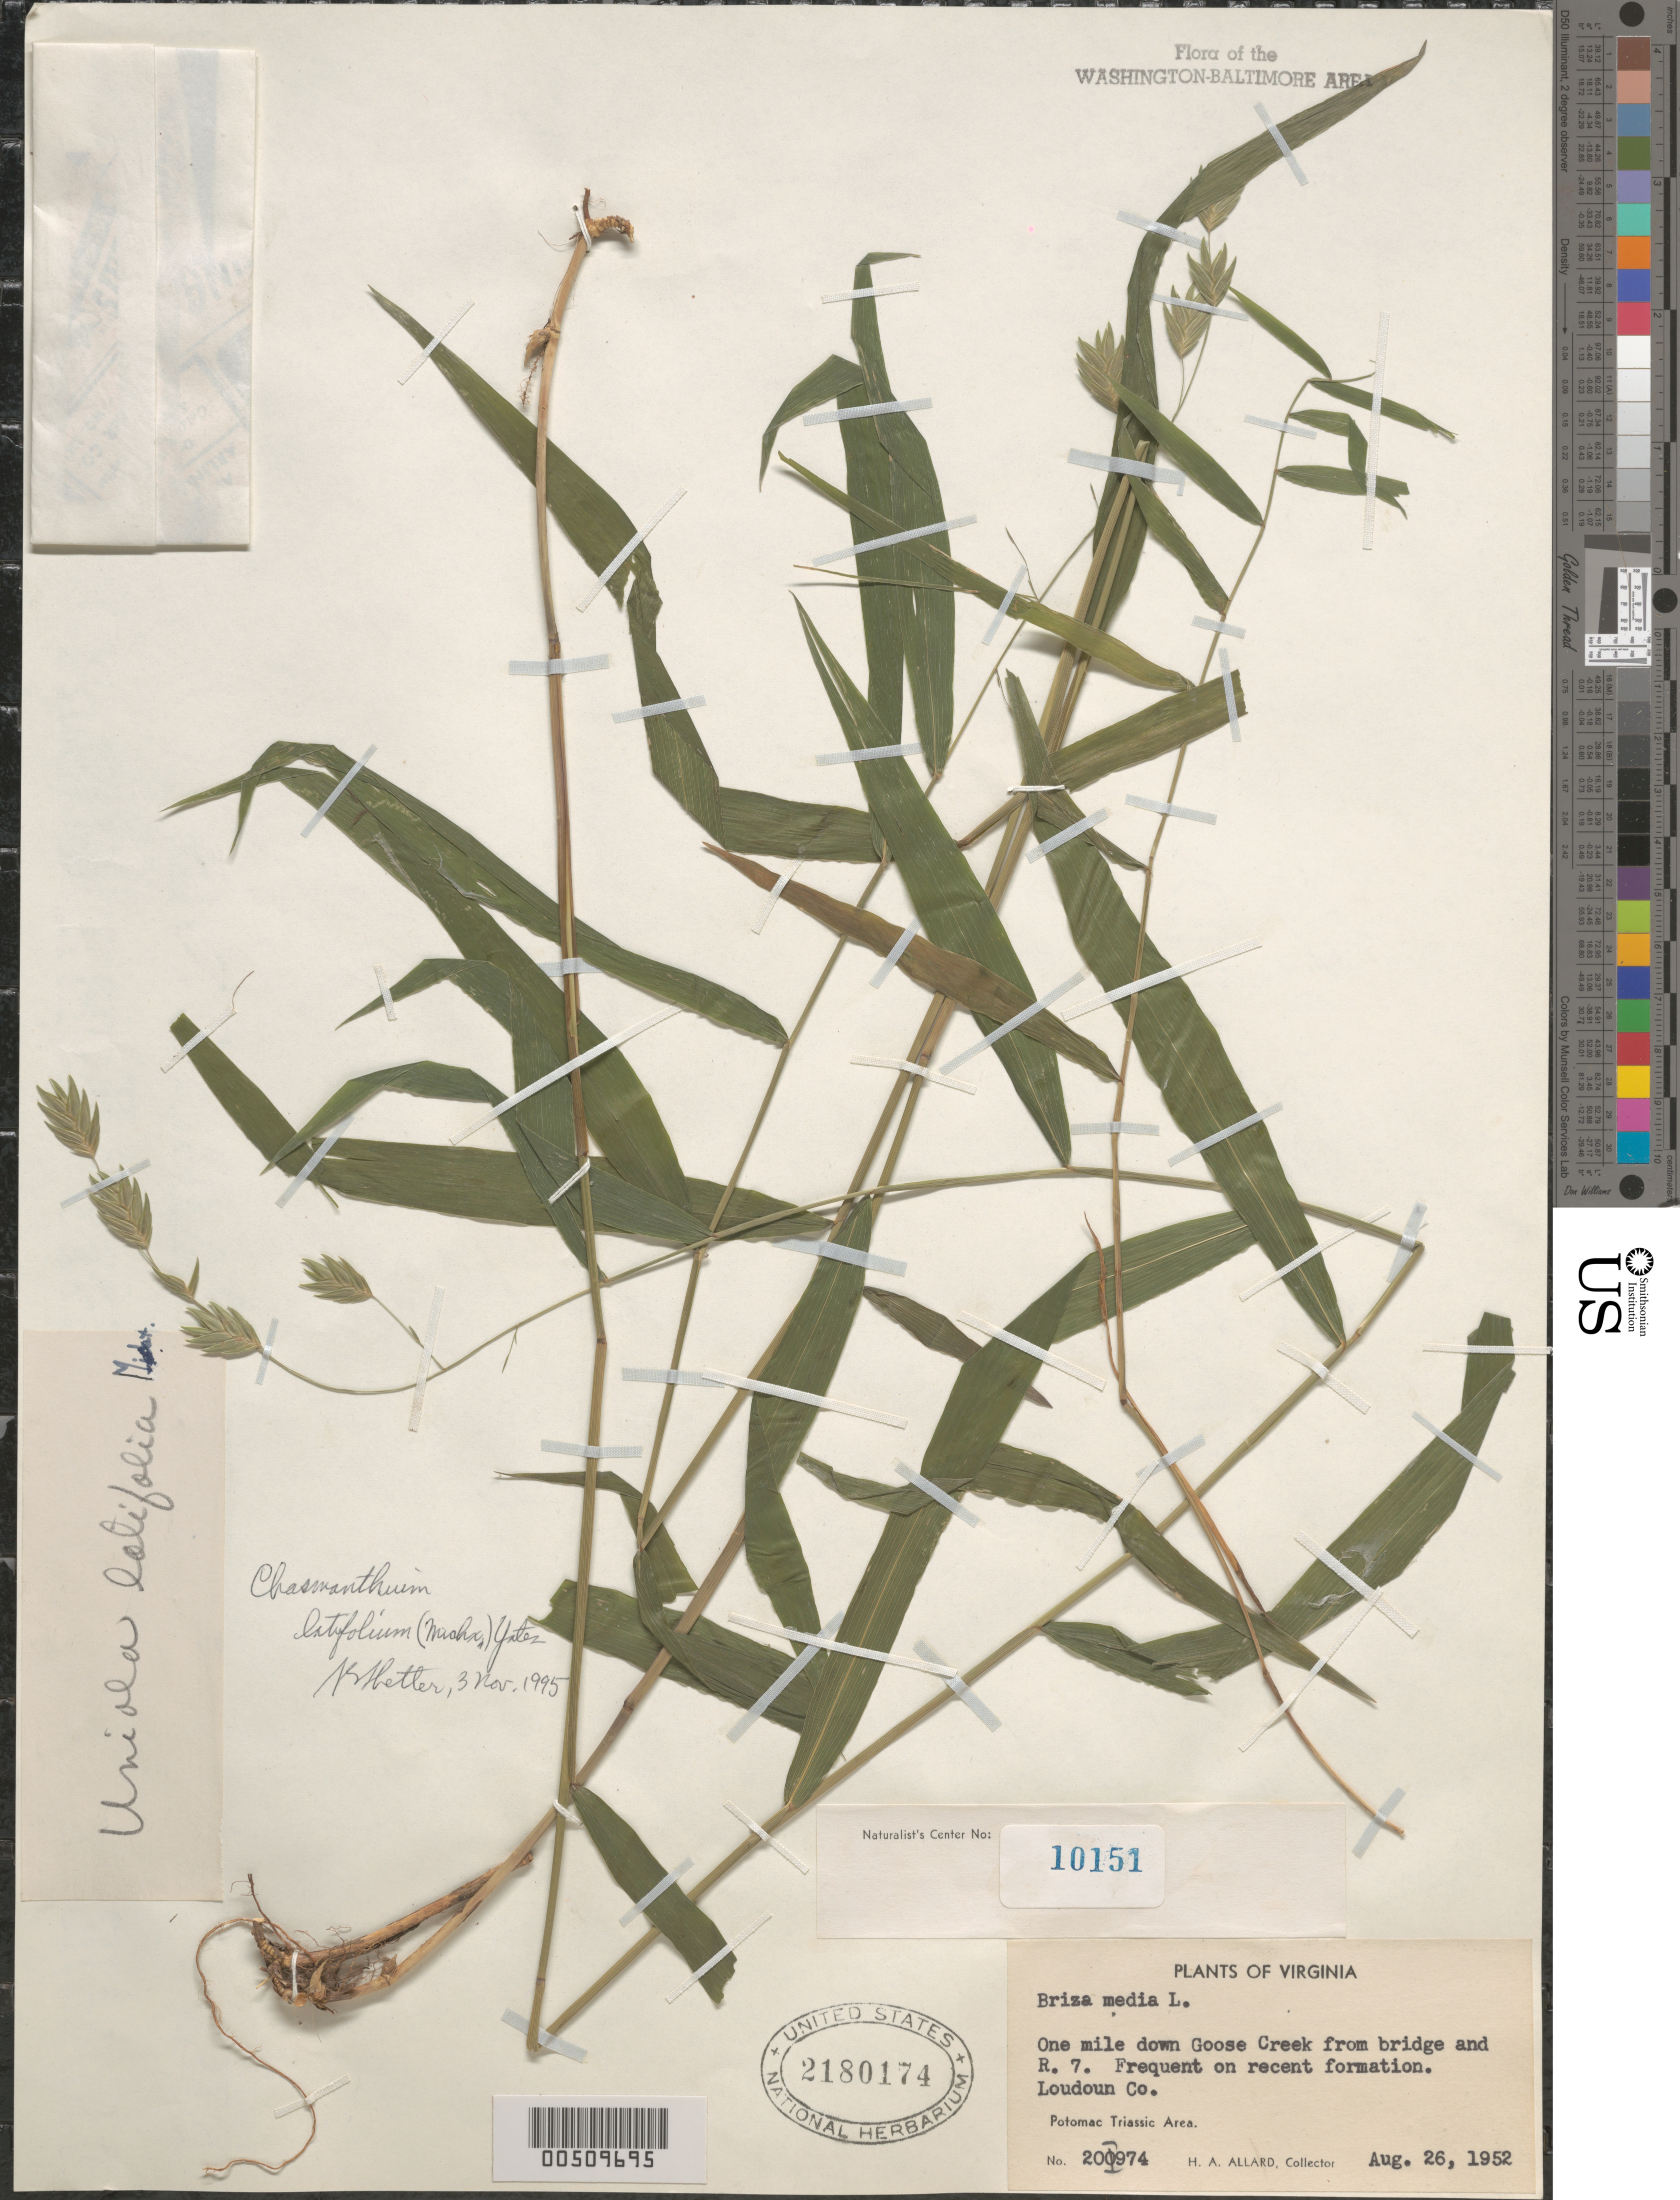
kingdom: Plantae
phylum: Tracheophyta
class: Liliopsida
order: Poales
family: Poaceae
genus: Chasmanthium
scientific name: Chasmanthium latifolium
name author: (Michx.) H.O. Yates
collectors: H. A. Allard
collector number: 20974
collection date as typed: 26 Aug 1952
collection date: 1952-08-26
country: United States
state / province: Virginia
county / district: Loudoun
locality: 1 mi. down Goose Creek from Bridge and Rt. 7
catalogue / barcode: US 2180174